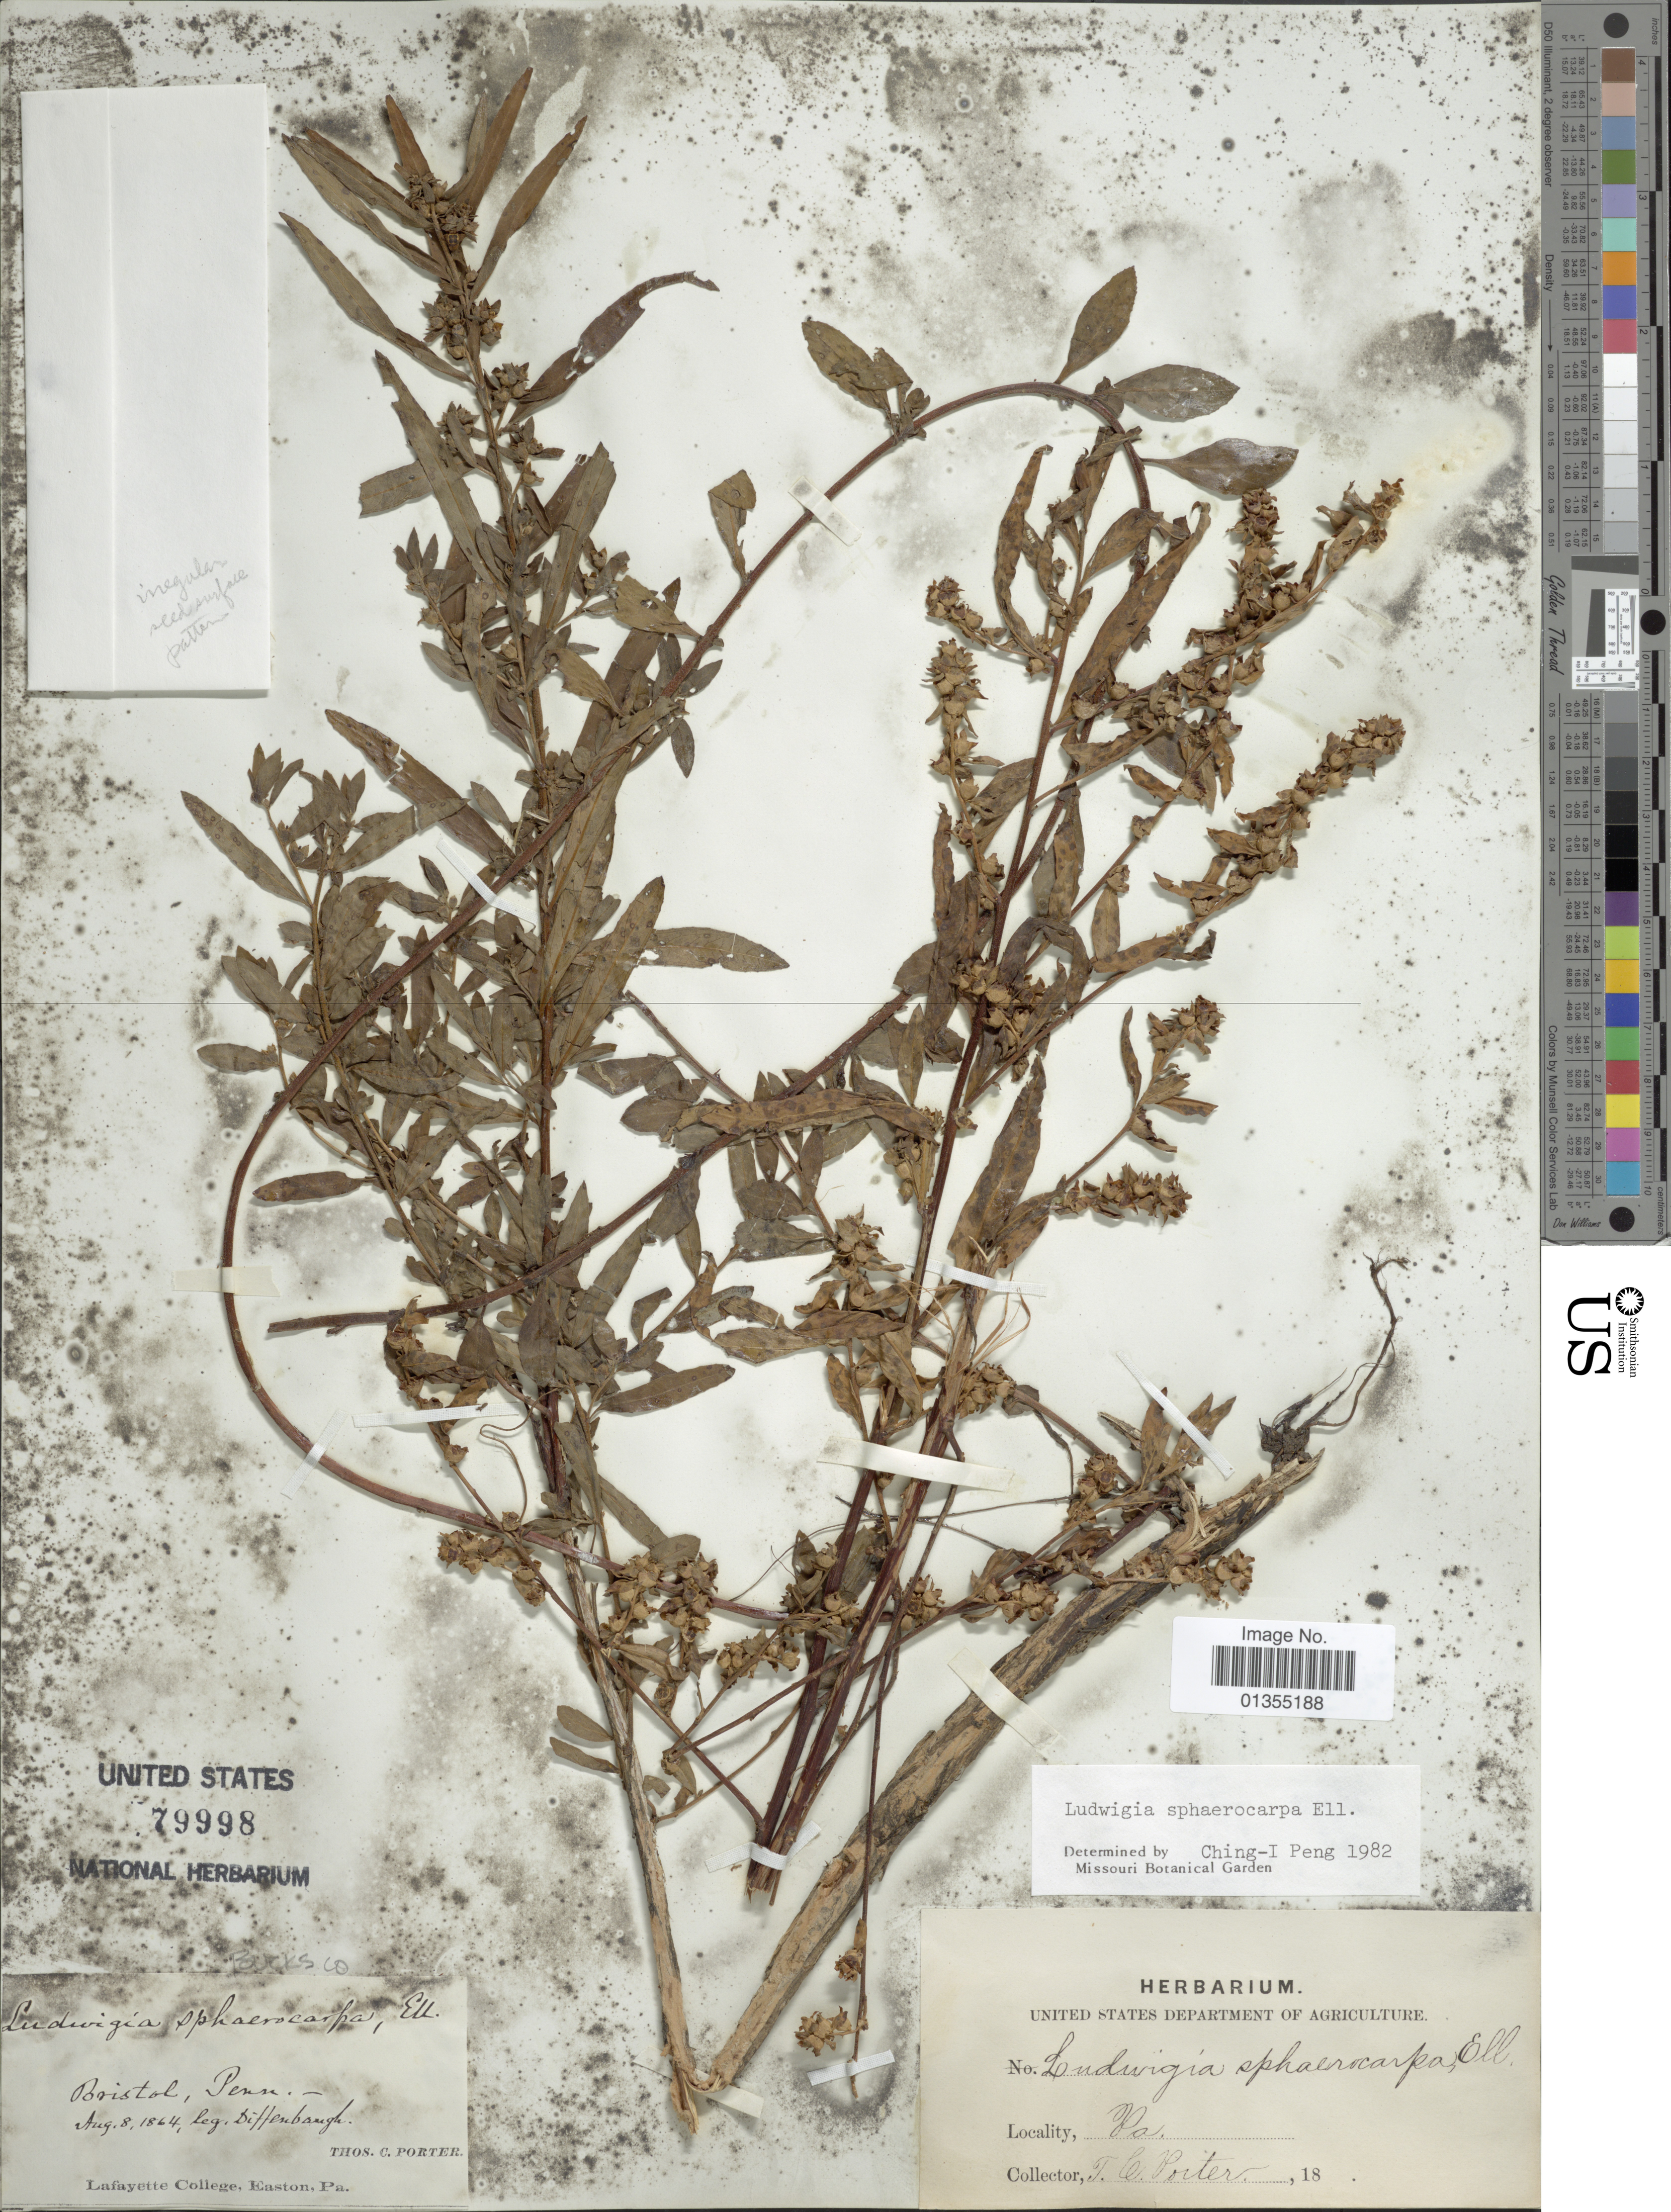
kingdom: Plantae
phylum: Tracheophyta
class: Magnoliopsida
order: Myrtales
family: Onagraceae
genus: Ludwigia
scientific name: Ludwigia sphaerocarpa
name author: Elliott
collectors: T. C. Porter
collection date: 1864-08-08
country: United States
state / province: Pennsylvania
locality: Bristol, Penn.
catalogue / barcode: US 79998